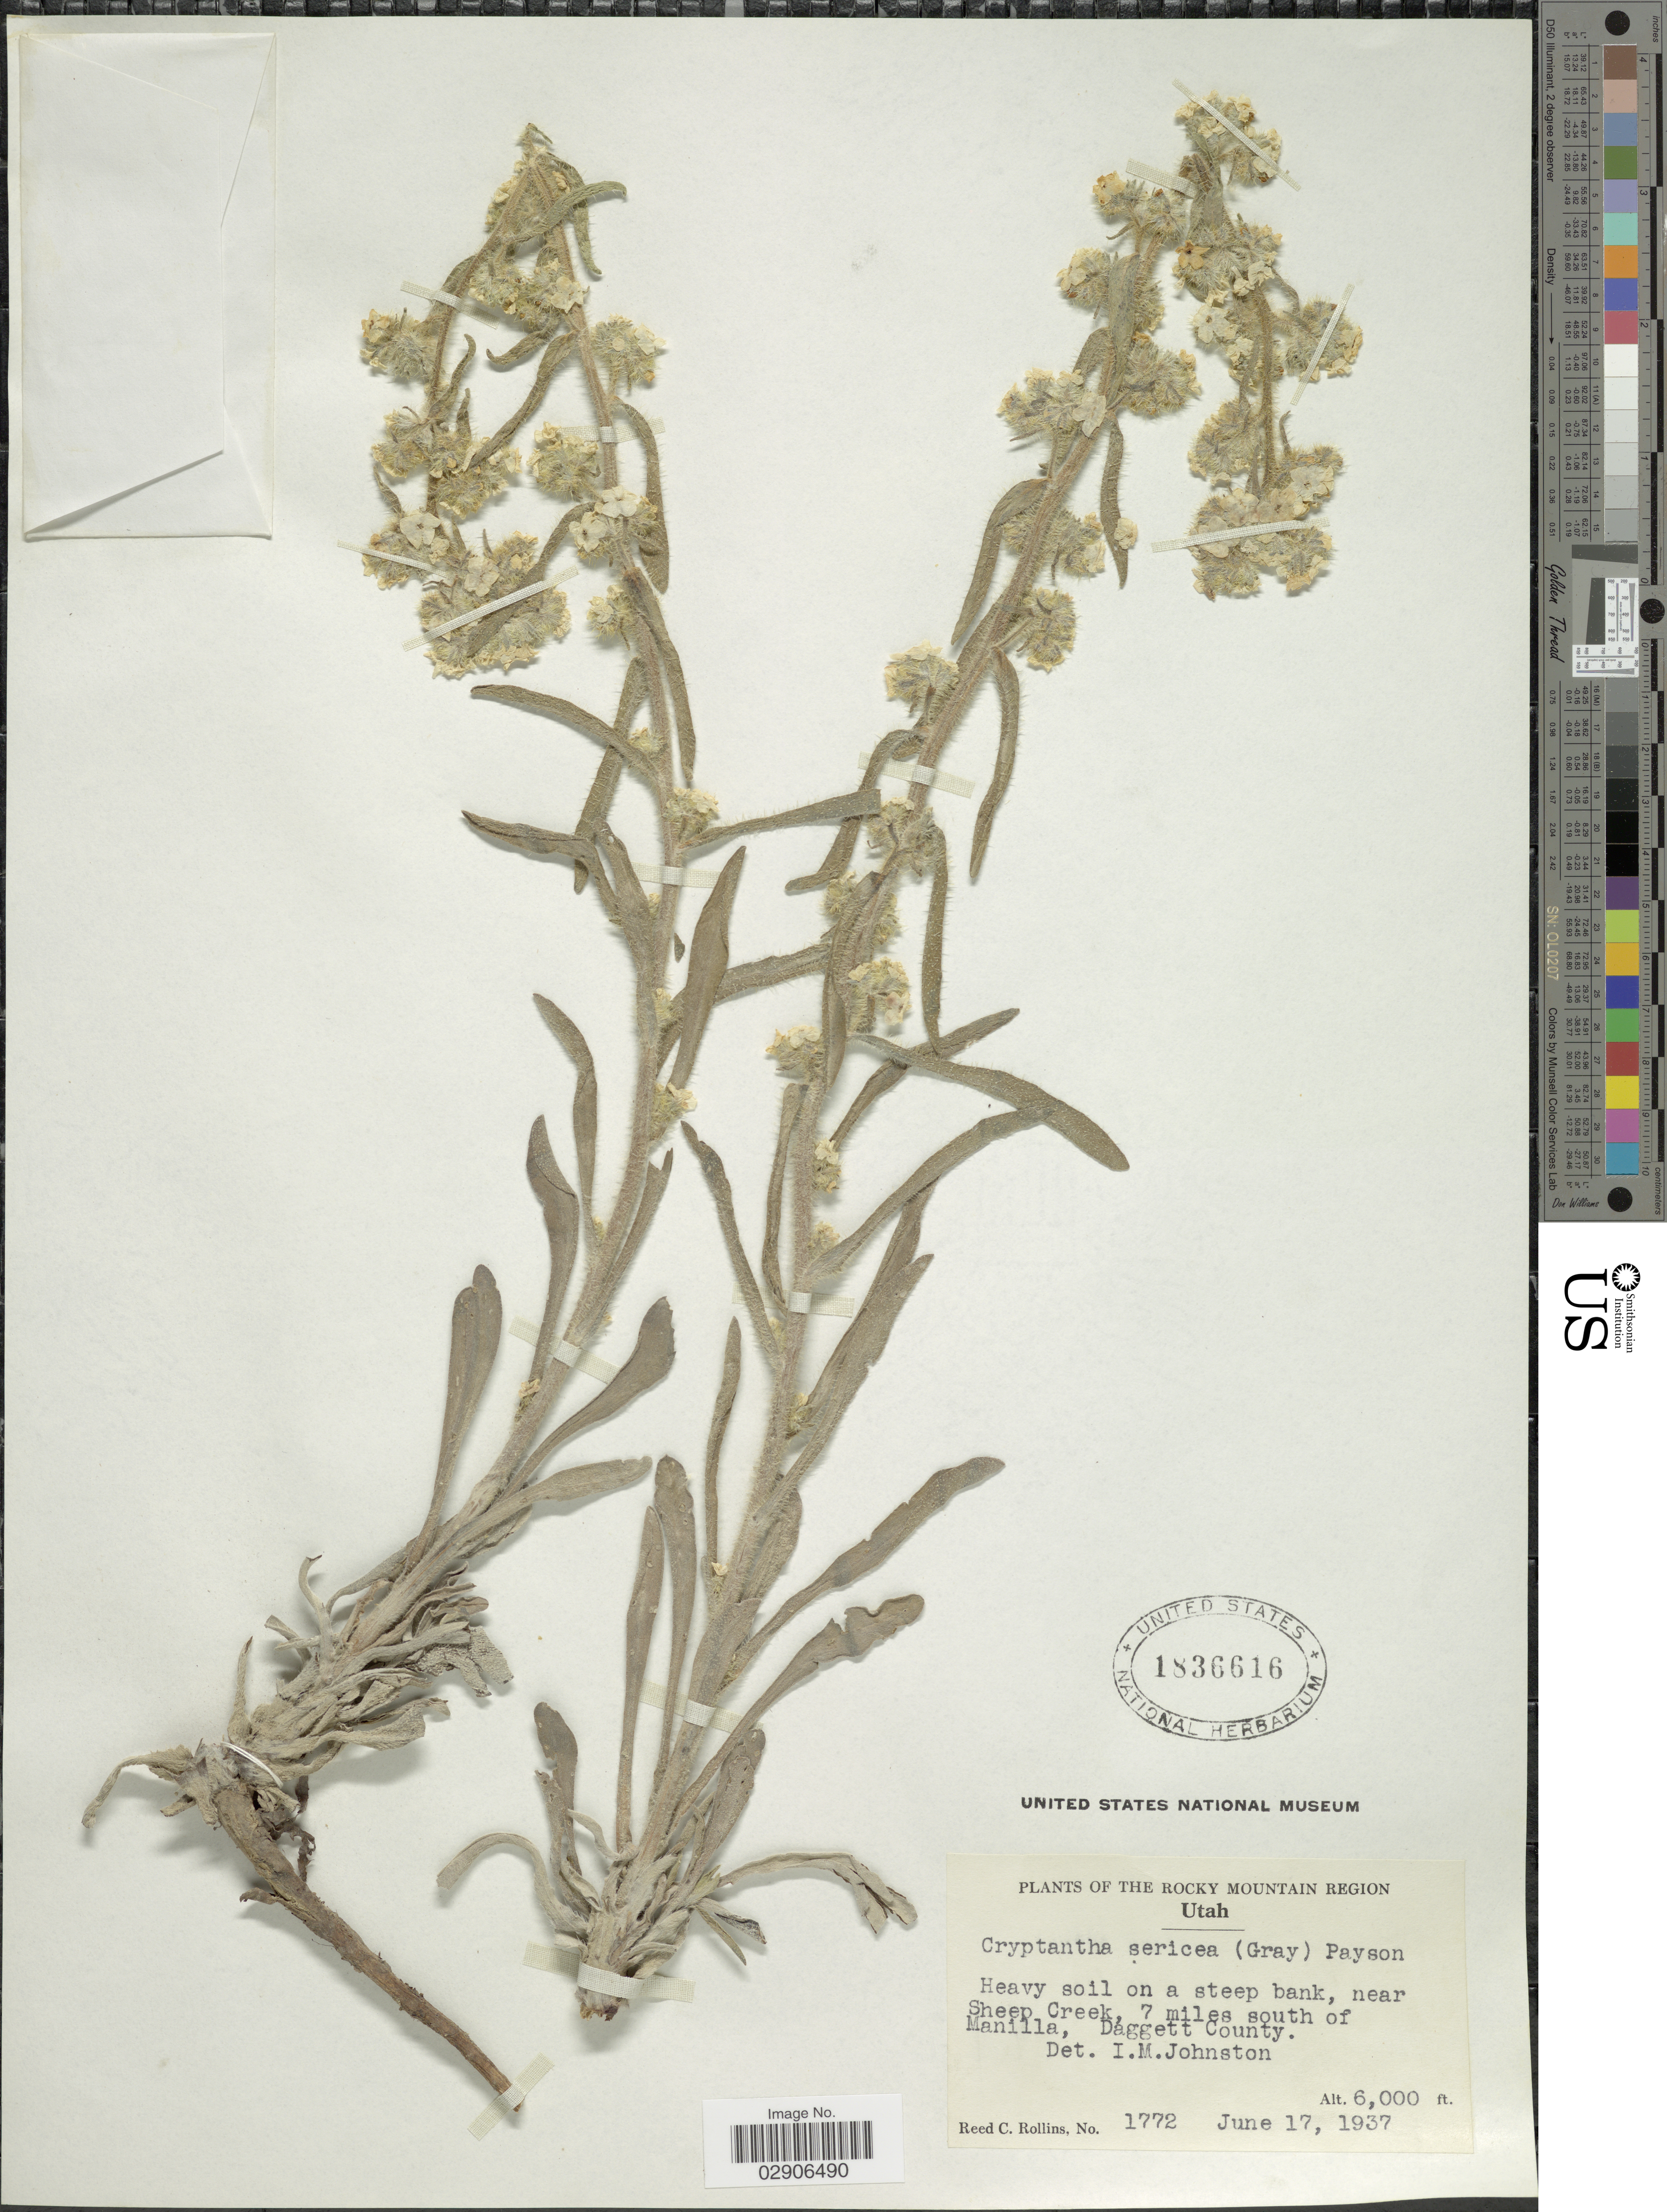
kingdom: Plantae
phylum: Tracheophyta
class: Magnoliopsida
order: Boraginales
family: Boraginaceae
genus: Oreocarya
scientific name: Oreocarya sericea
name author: (A. Gray) Greene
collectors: R. C. Rollins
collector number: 1772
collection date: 1937-06-17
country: United States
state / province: Utah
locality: The Rocky Mountain Region. Near Sheep Creek, 7 miles south of Manilla, Dagget County.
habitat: heavy soil on a steep bank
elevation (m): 1829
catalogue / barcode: US 1836616